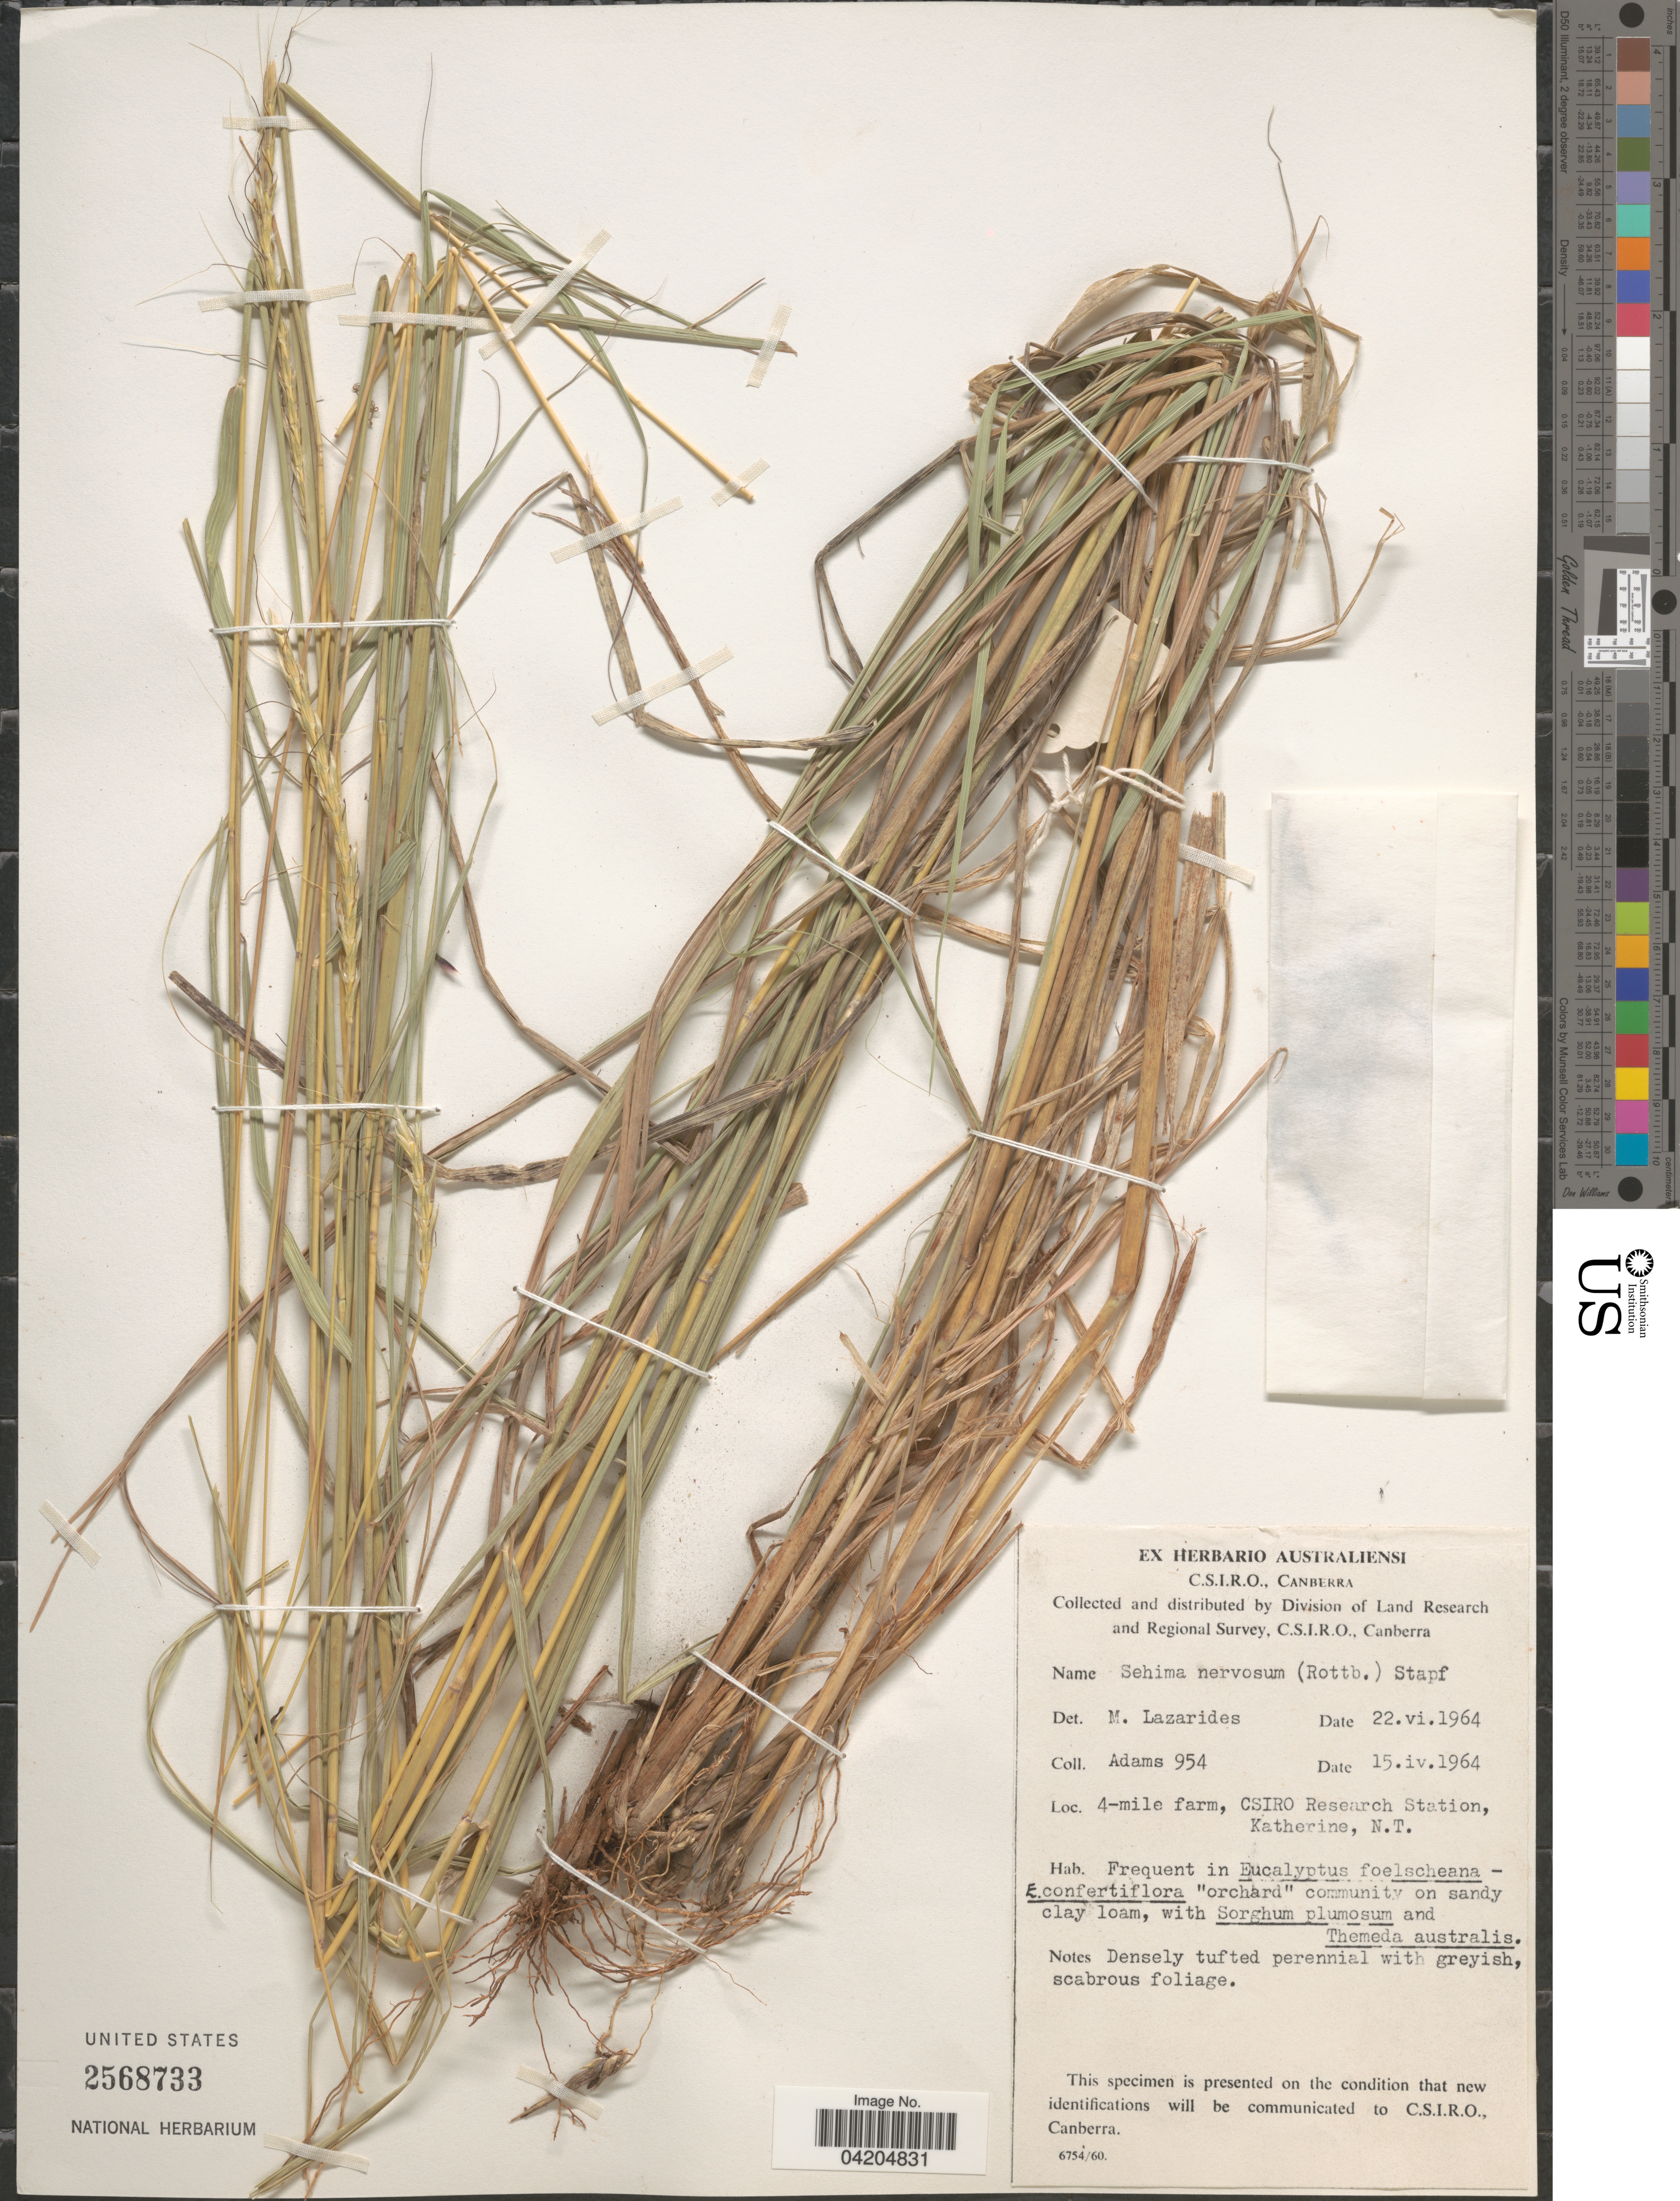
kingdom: Plantae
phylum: Tracheophyta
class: Liliopsida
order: Poales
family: Poaceae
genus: Sehima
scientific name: Sehima nervosa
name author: Stapf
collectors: Adams, --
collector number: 954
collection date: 1964-04-15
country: Australia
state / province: Northern Territory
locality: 4-mile farm, CSIRO Research Station, Katherine. Division of Land Research and Regional Survey, C.S.I.R.O., Canberra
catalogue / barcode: US 2568733